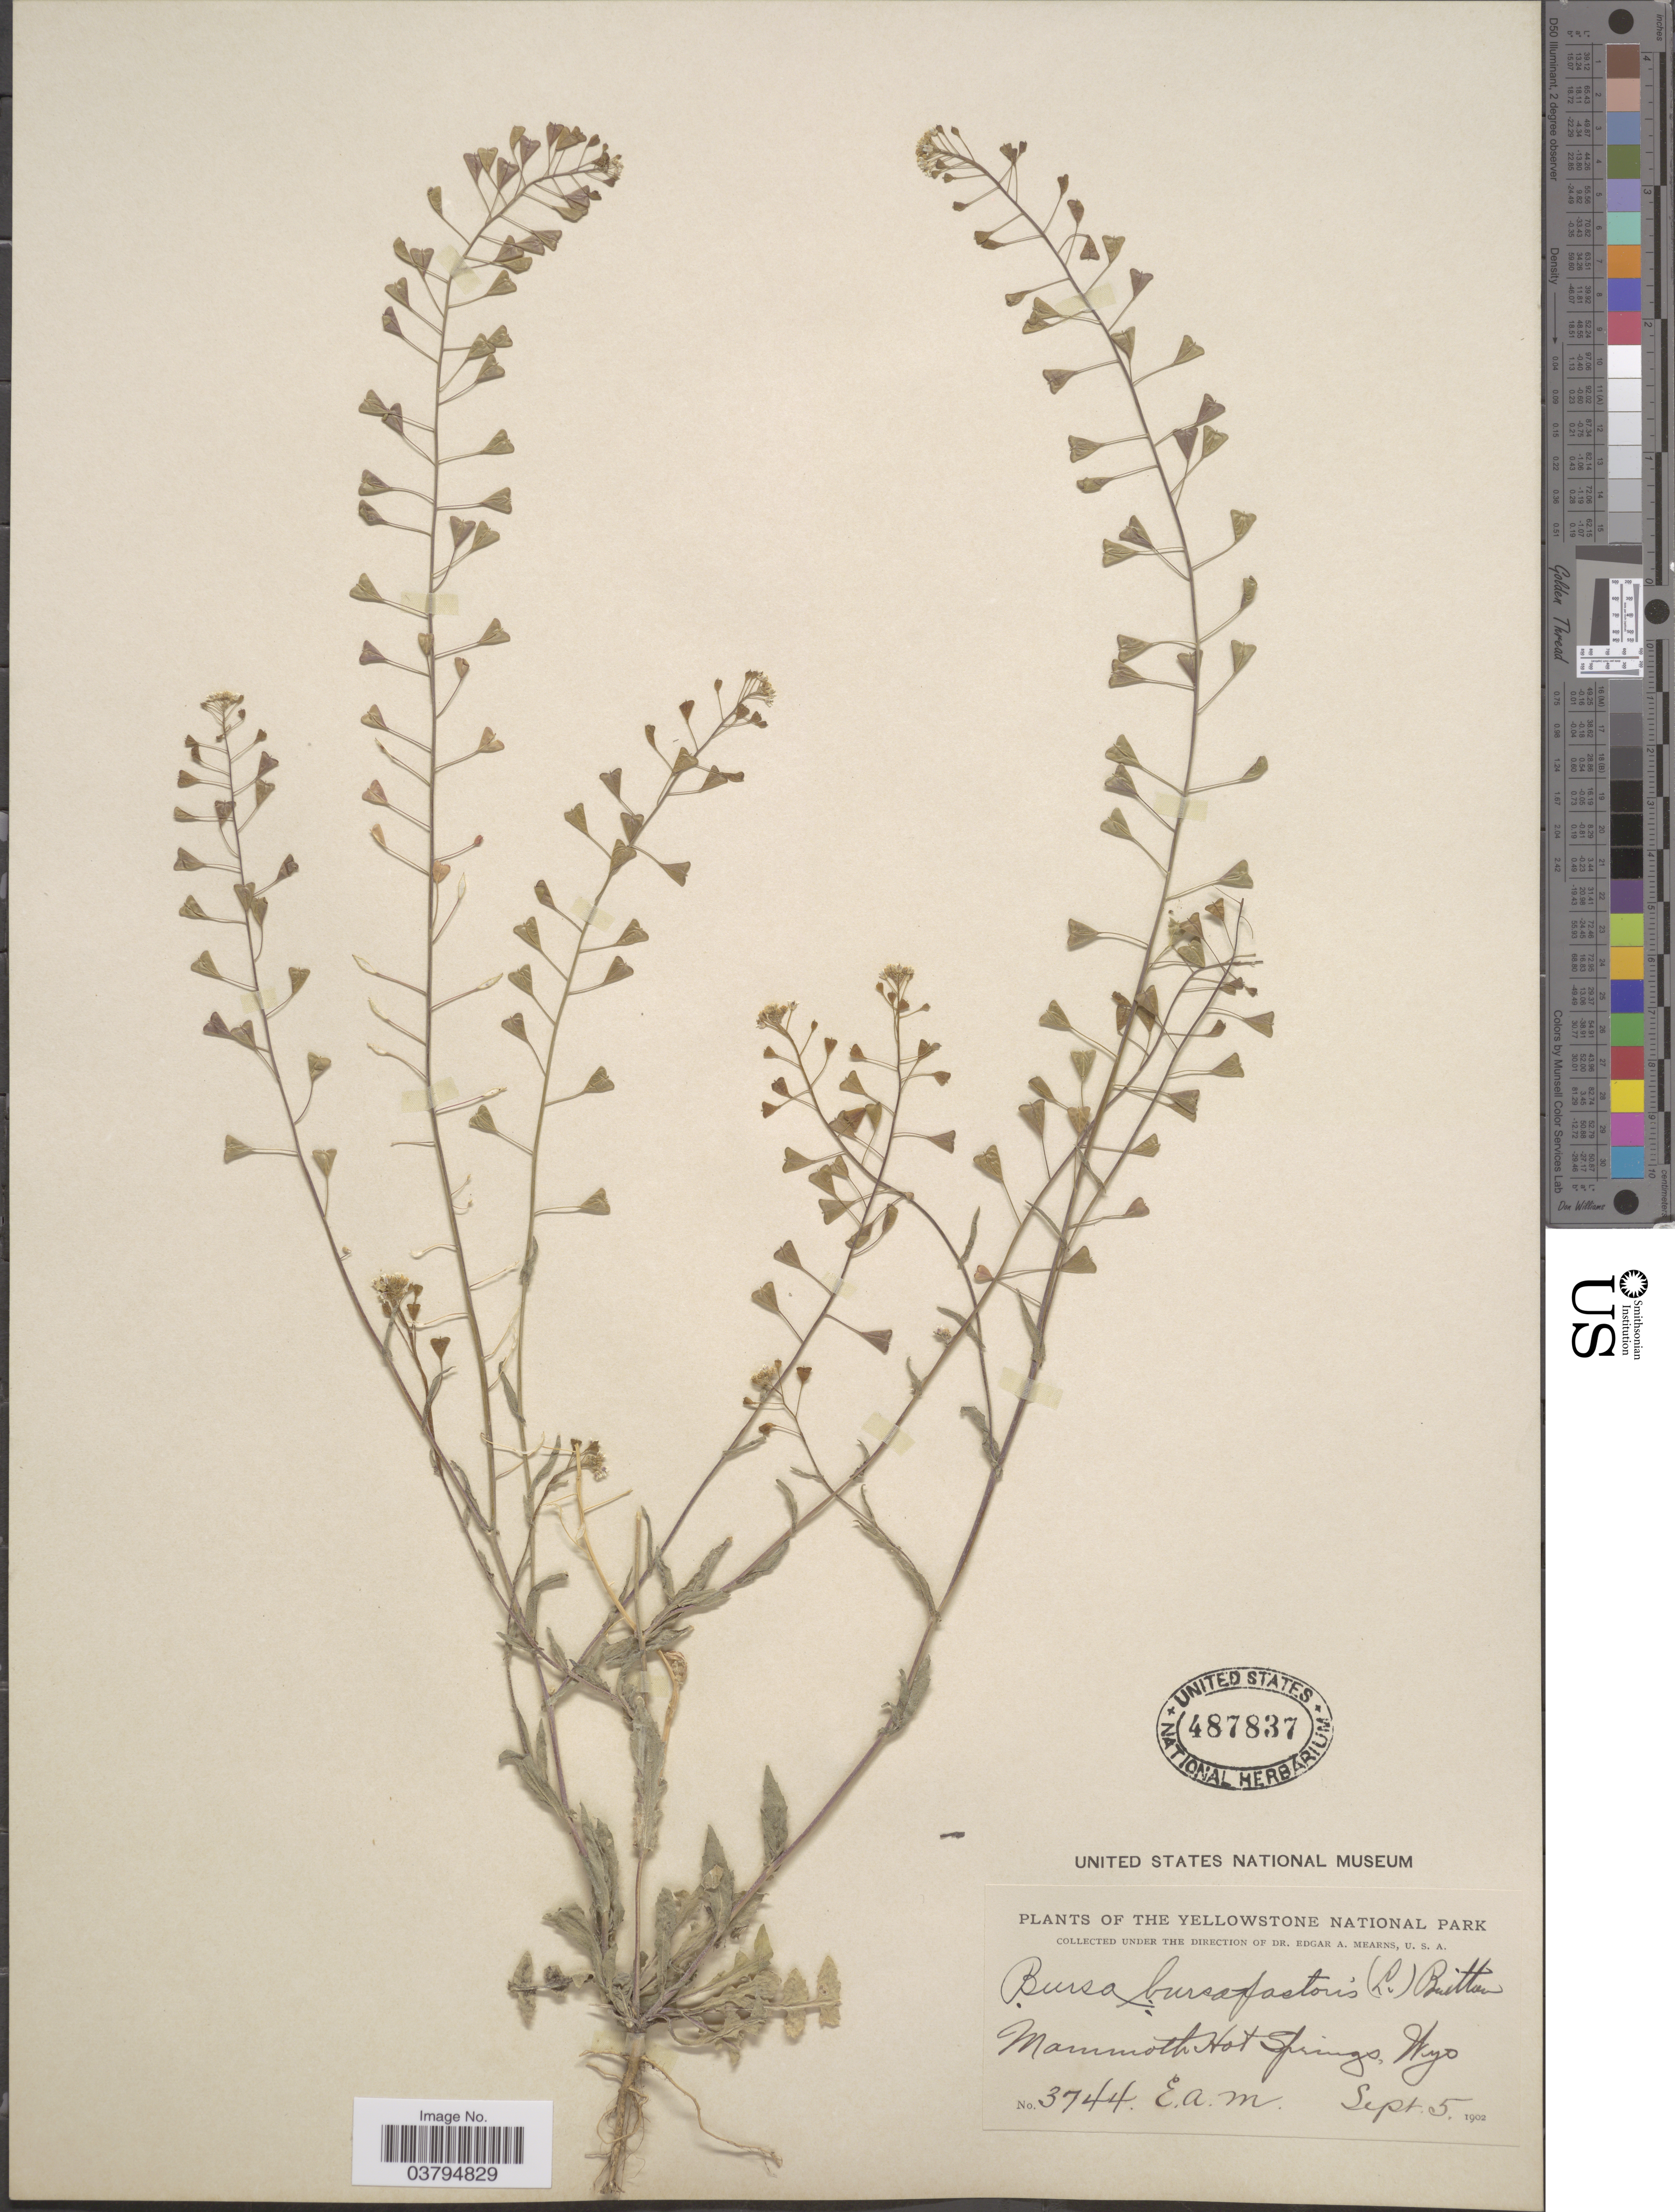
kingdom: Plantae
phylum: Tracheophyta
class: Magnoliopsida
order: Brassicales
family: Brassicaceae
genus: Capsella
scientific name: Capsella bursa-pastoris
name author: (L.) Medik.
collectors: E. A. Mearns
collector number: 3744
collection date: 1902-09-05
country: United States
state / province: Wyoming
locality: The Yellowstone National Park. Mammoth Hot Springs.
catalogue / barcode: US 487837